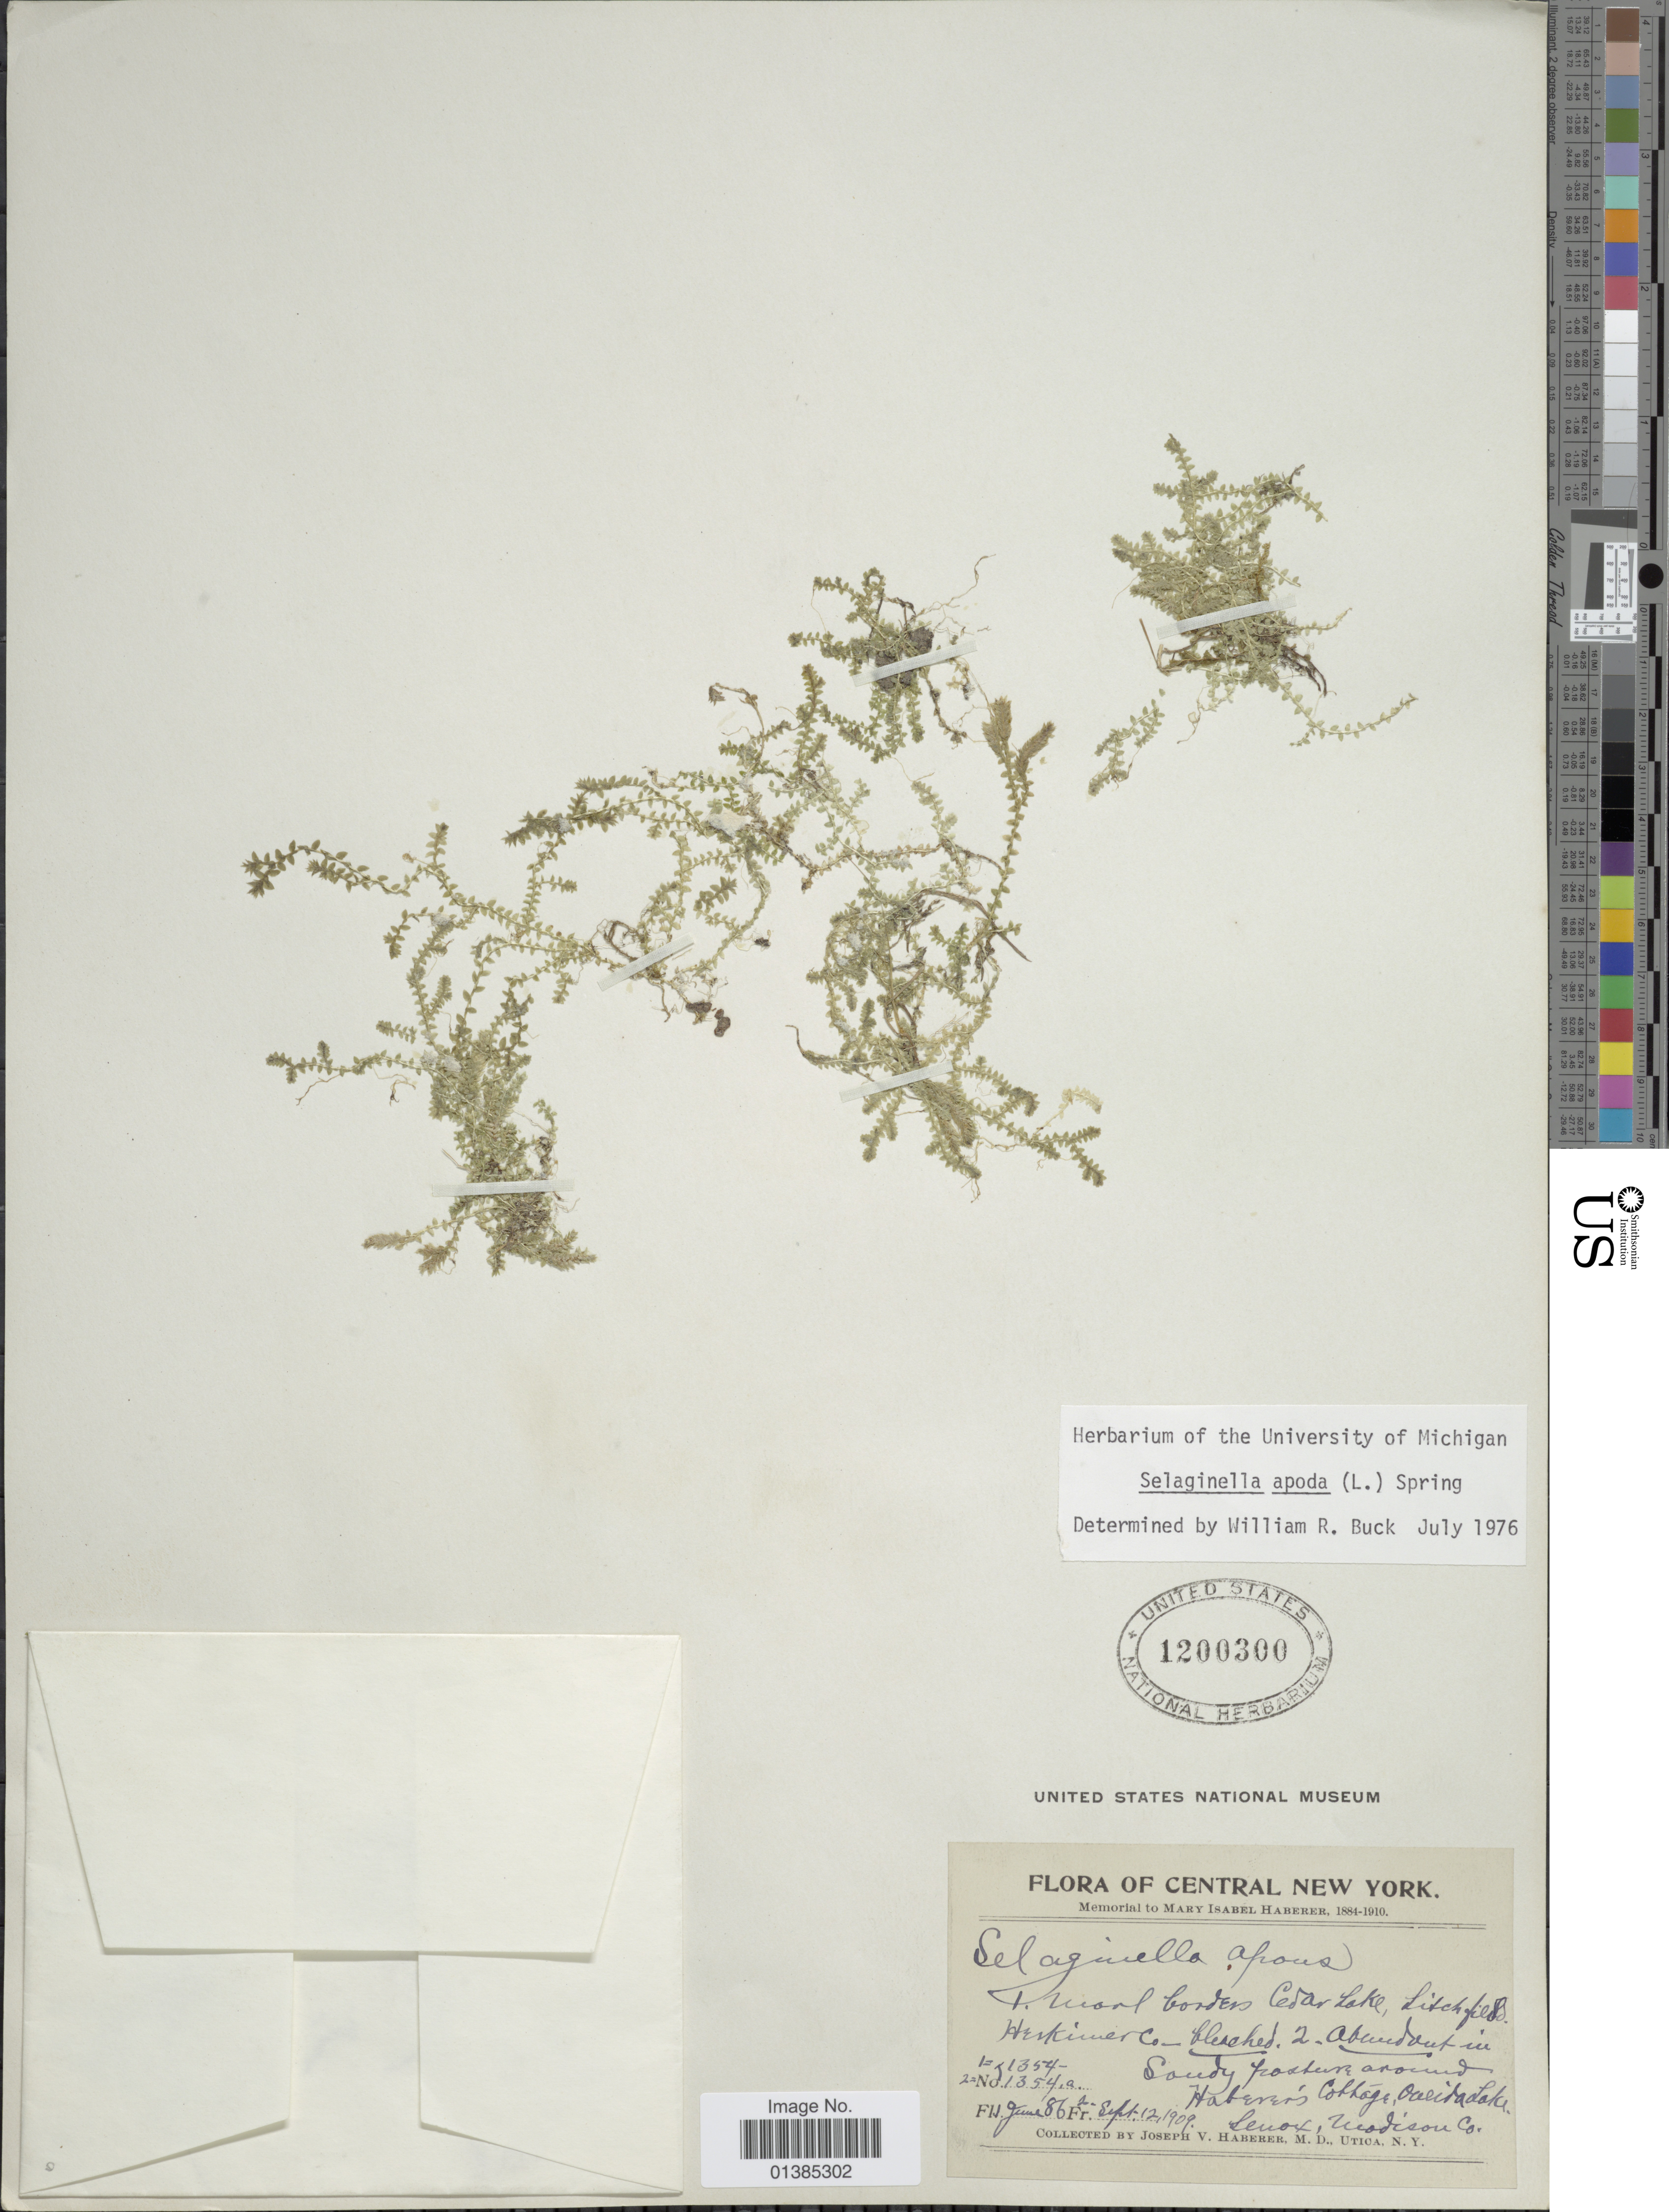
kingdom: Plantae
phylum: Tracheophyta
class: Lycopodiopsida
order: Selaginellales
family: Selaginellaceae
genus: Selaginella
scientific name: Selaginella apus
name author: Spring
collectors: J. V. Haberer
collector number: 1354a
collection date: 1884/1910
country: United States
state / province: New York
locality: Central New York. Cedar Lake, Litch field, Herkimer Co.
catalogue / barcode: US 1200300